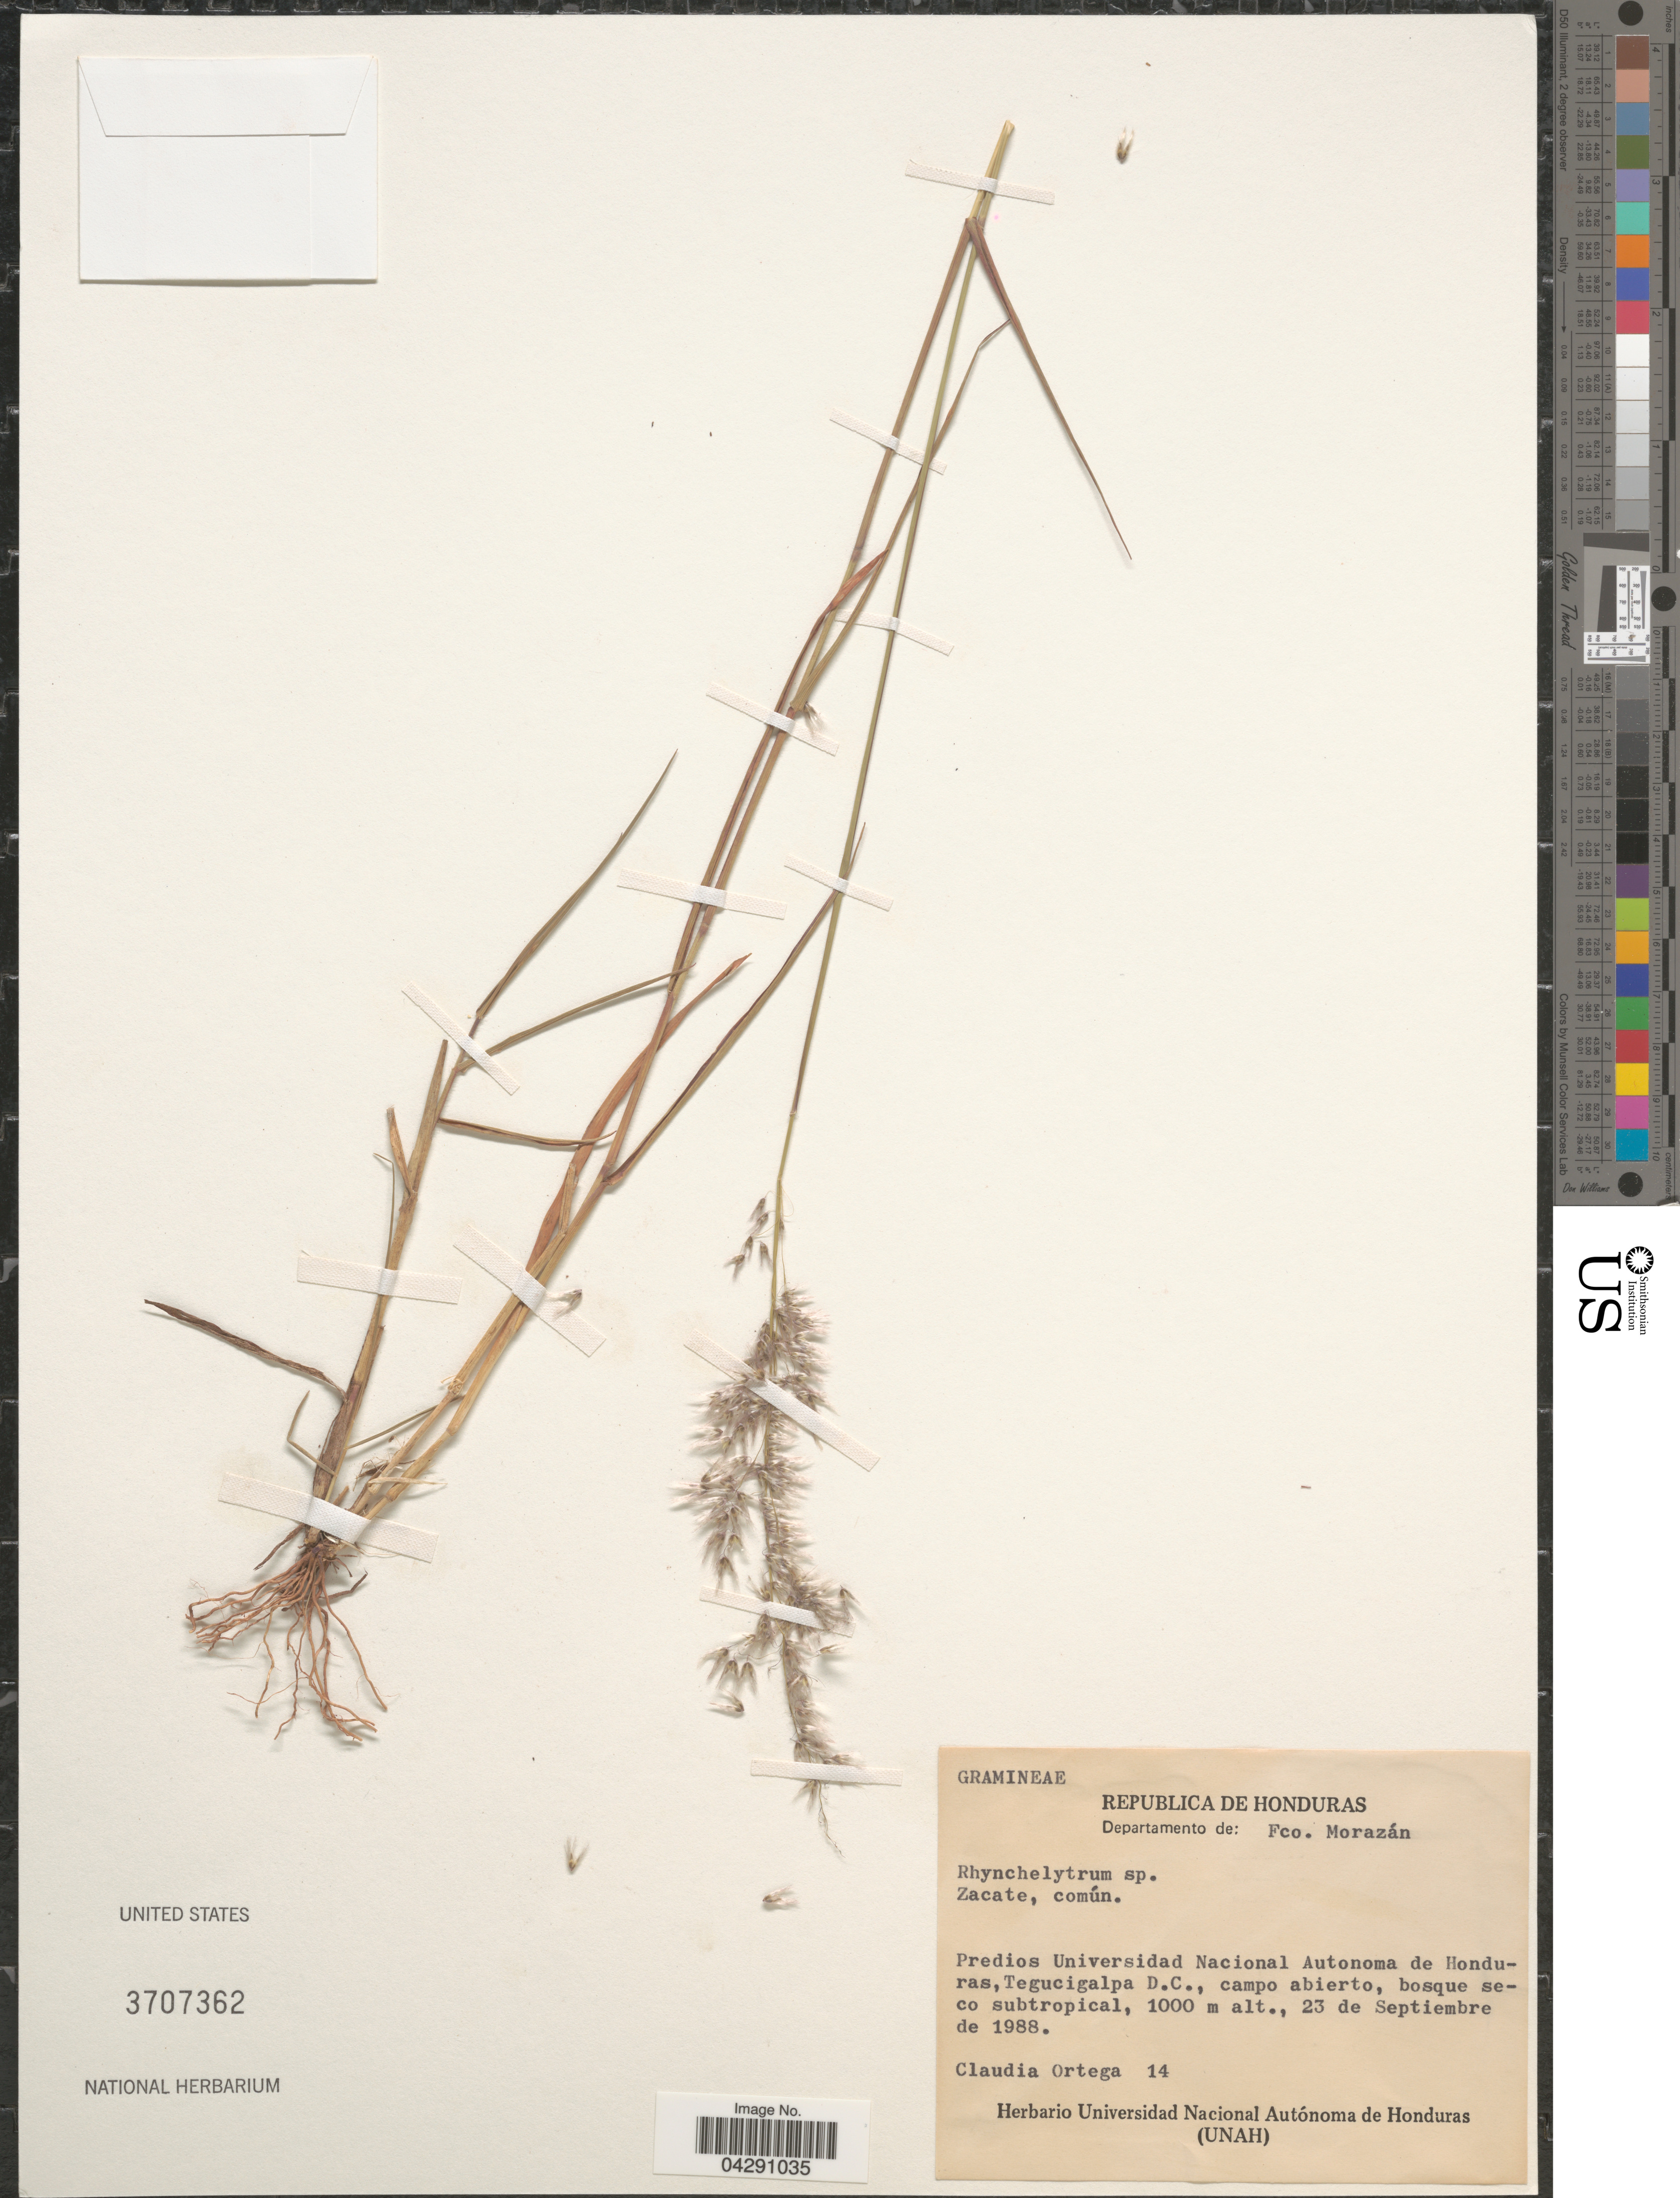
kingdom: Plantae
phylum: Tracheophyta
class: Liliopsida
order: Poales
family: Poaceae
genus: Melinis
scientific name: Melinis repens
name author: (Willd.) Zizka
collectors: C. Ortega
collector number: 14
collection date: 1988-09-23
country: Honduras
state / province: Fco. Morazán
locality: Republica de Honduras. Departamento de: Fco. Morazán. Predios Universidad Nacional Autonoma de Honduras, Tegucigalpa D.C.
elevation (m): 1000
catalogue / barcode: US 3707362